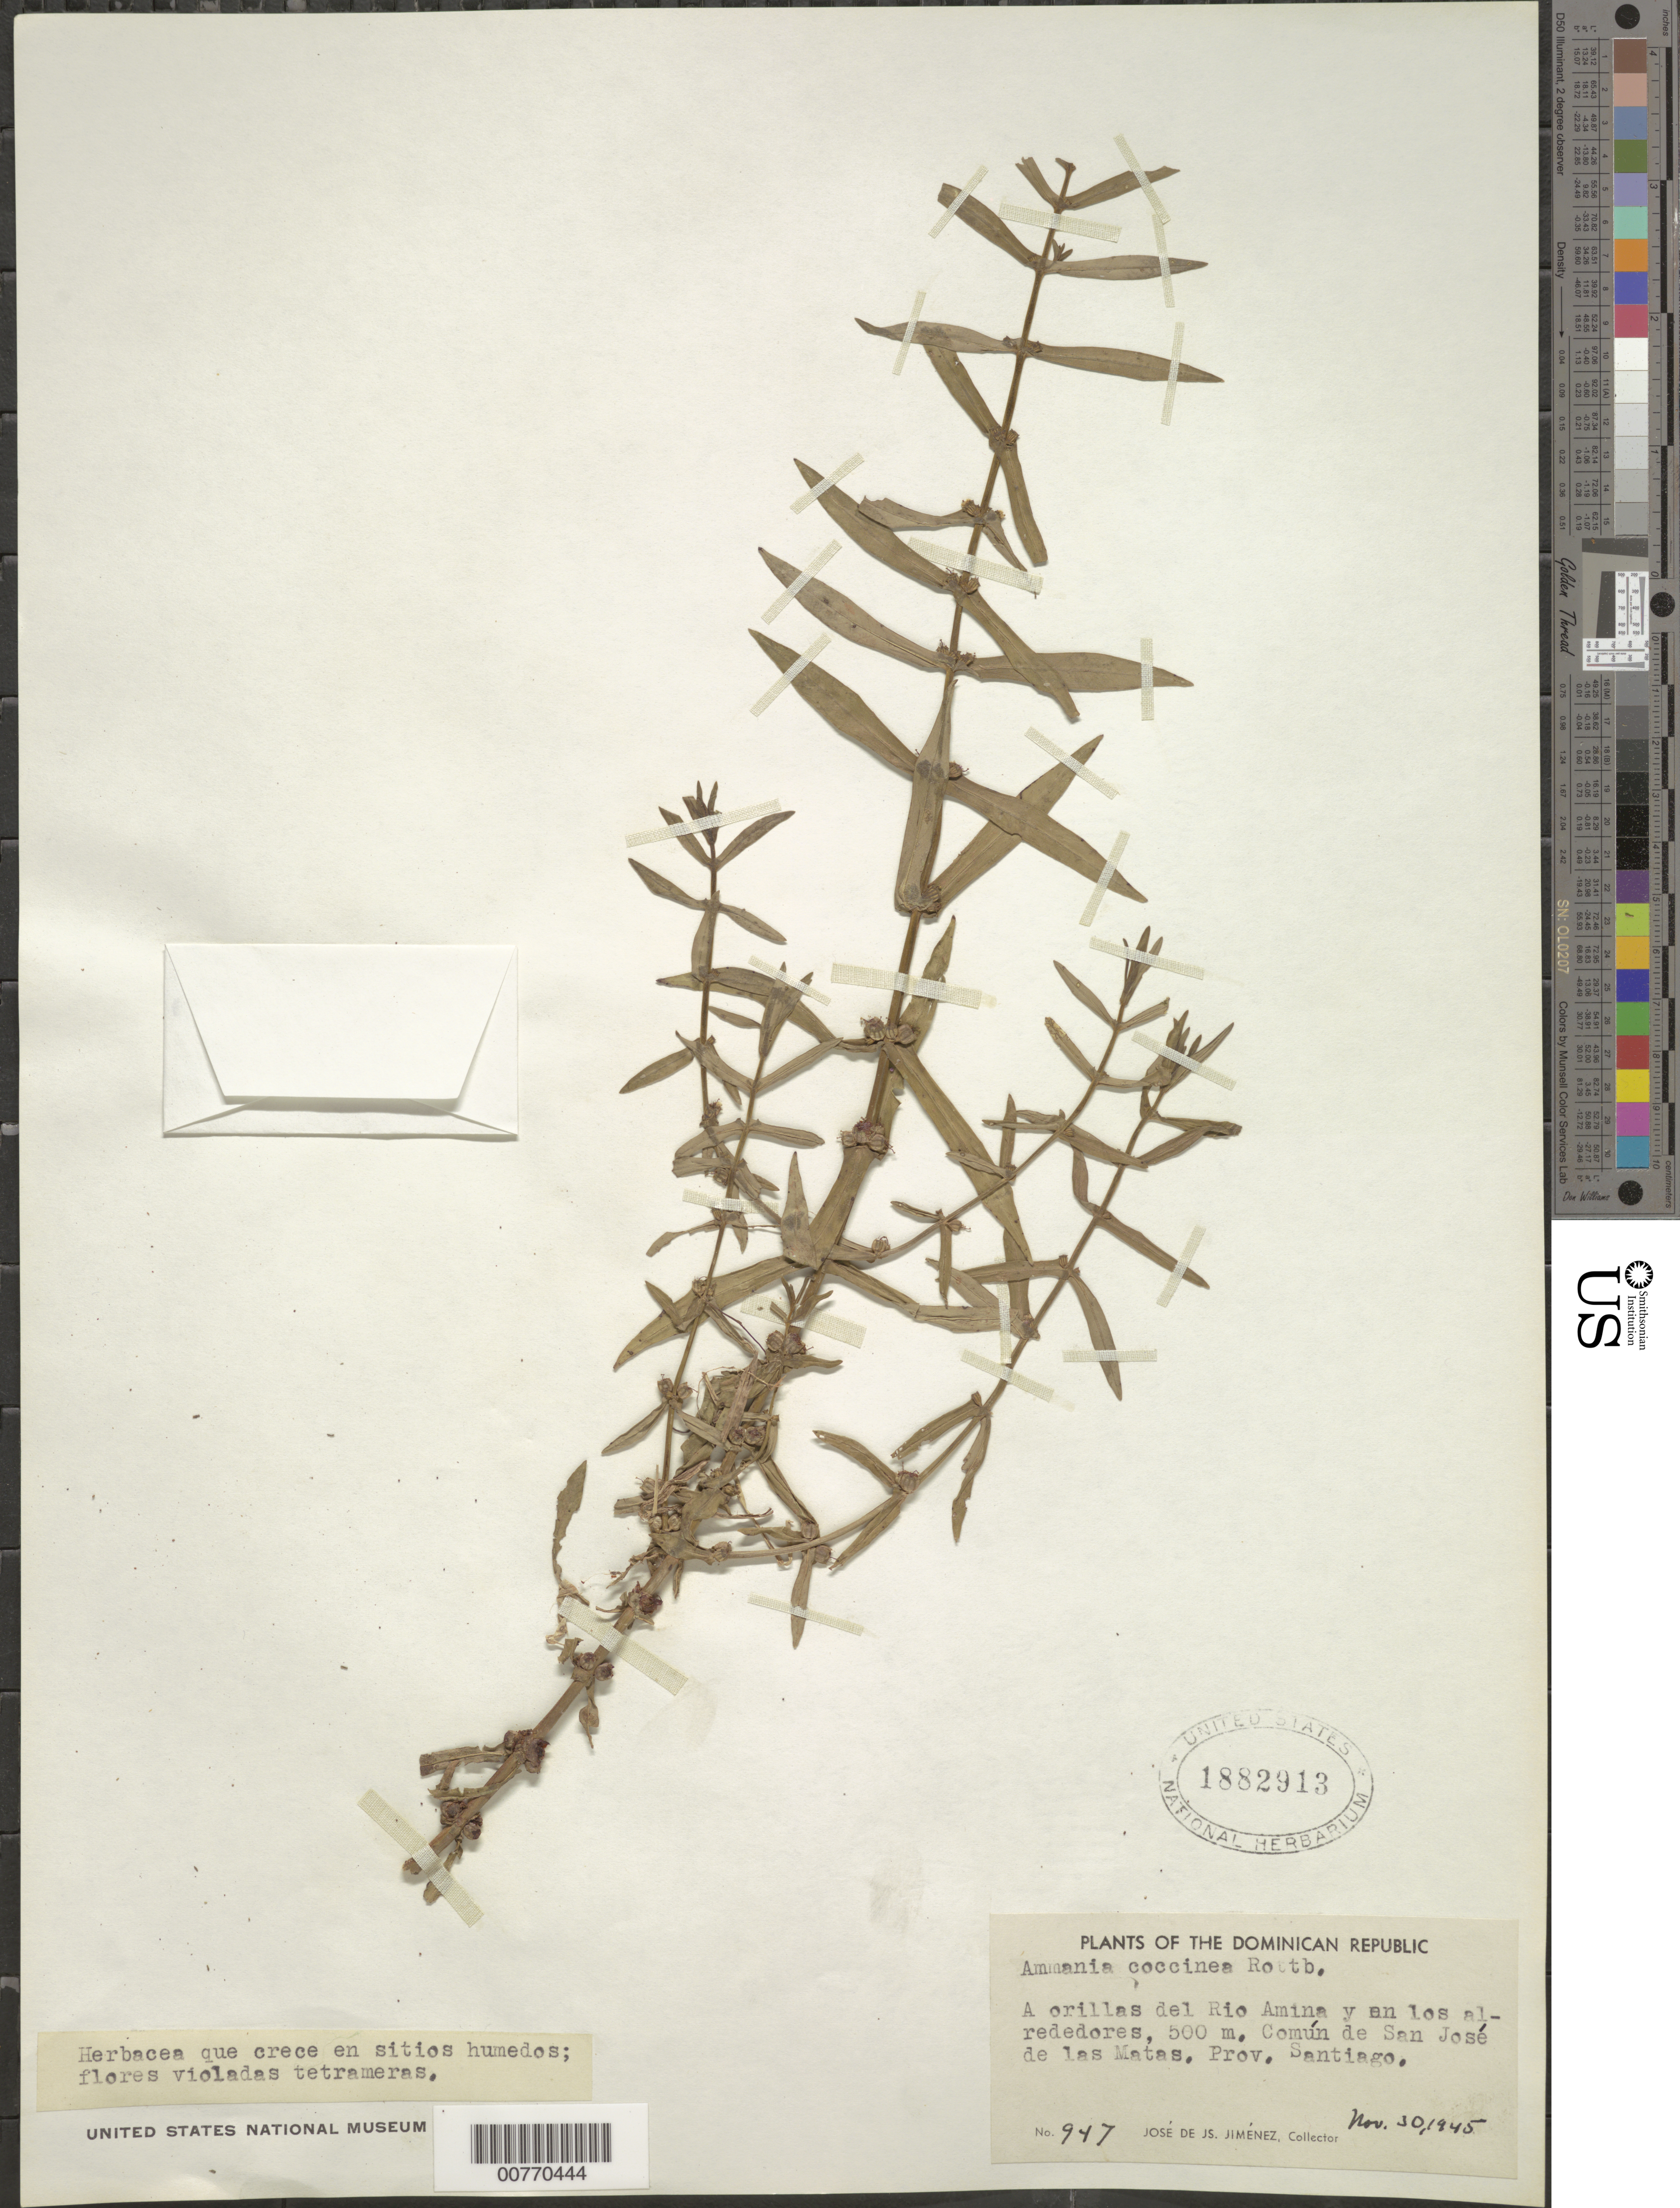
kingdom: Plantae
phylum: Tracheophyta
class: Magnoliopsida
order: Myrtales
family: Lythraceae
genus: Ammannia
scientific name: Ammannia coccinea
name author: Rottb.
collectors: J. J. Jiménez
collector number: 947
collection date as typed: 30 Nov 1945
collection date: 1945-11-30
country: Dominican Republic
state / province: Santiago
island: Hispaniola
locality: San José de las Matas, Rio Amina.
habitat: Banks and river sourrounding area, wet places.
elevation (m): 500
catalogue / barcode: US 1882913